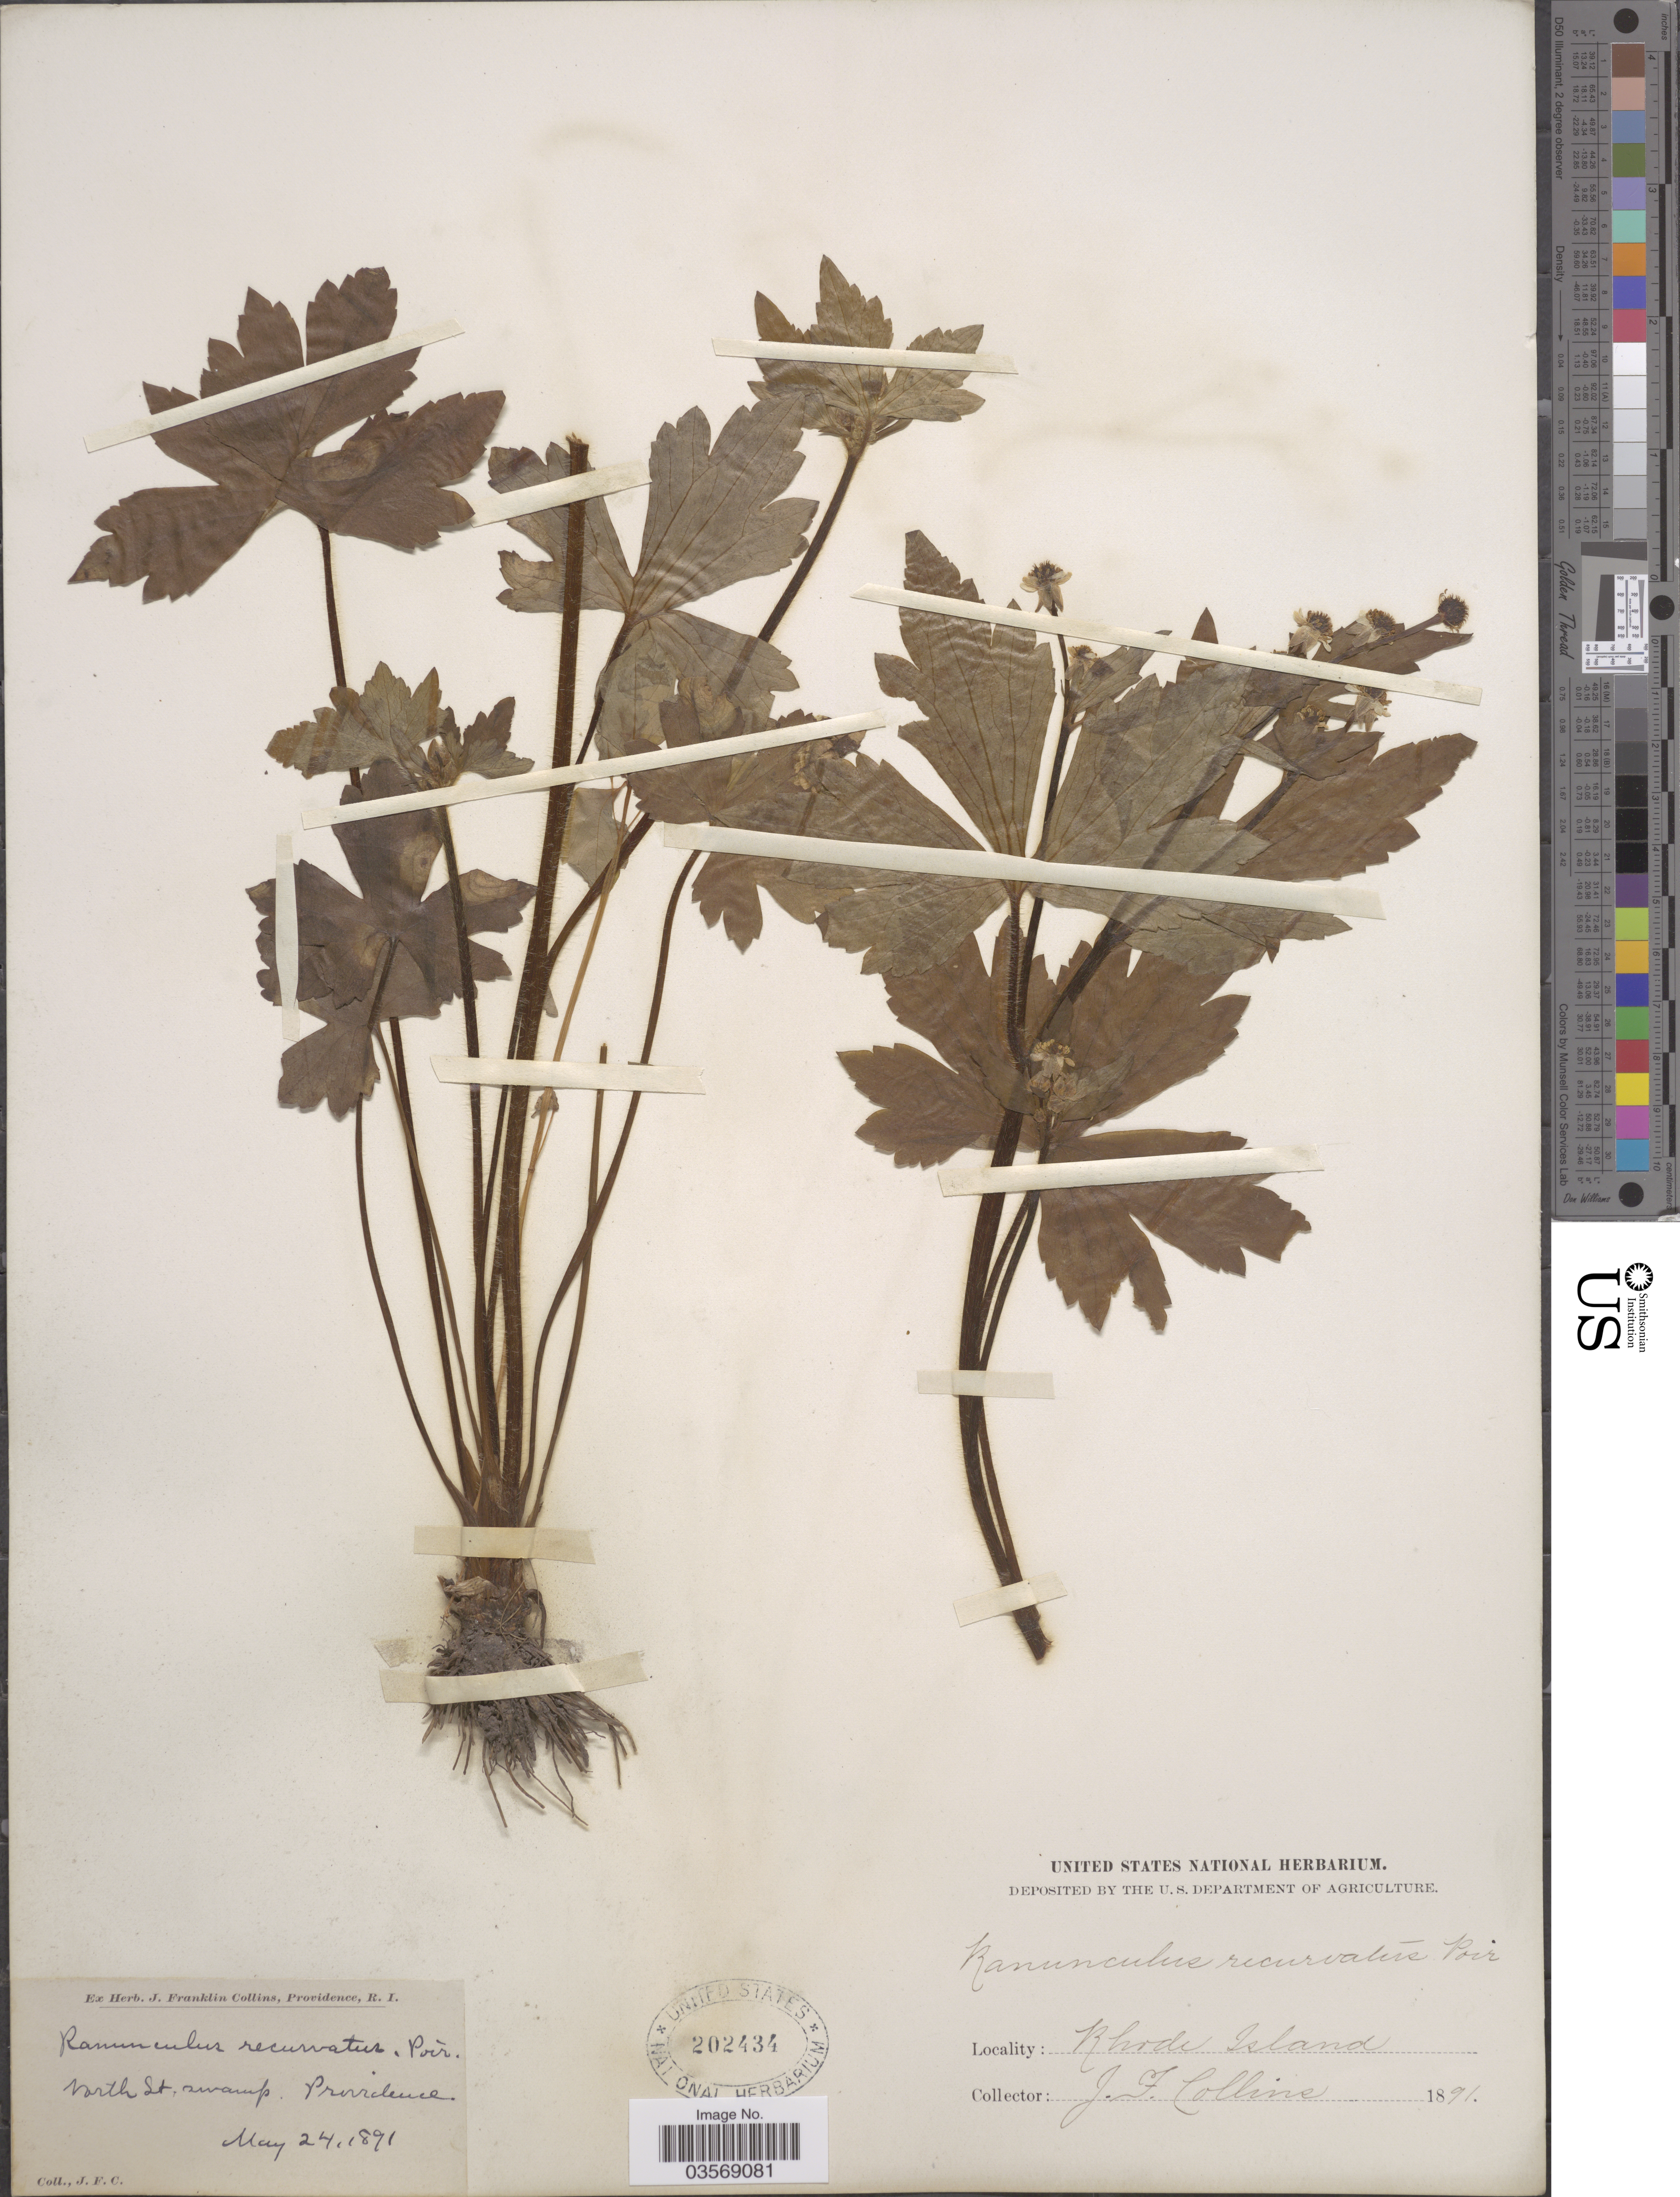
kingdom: Plantae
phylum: Tracheophyta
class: Magnoliopsida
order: Ranunculales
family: Ranunculaceae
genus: Ranunculus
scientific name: Ranunculus recurvatus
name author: Poir.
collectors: J. Collins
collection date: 1891-05-24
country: United States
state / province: Rhode Island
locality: North St. swamp, Providence.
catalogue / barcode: US 202434